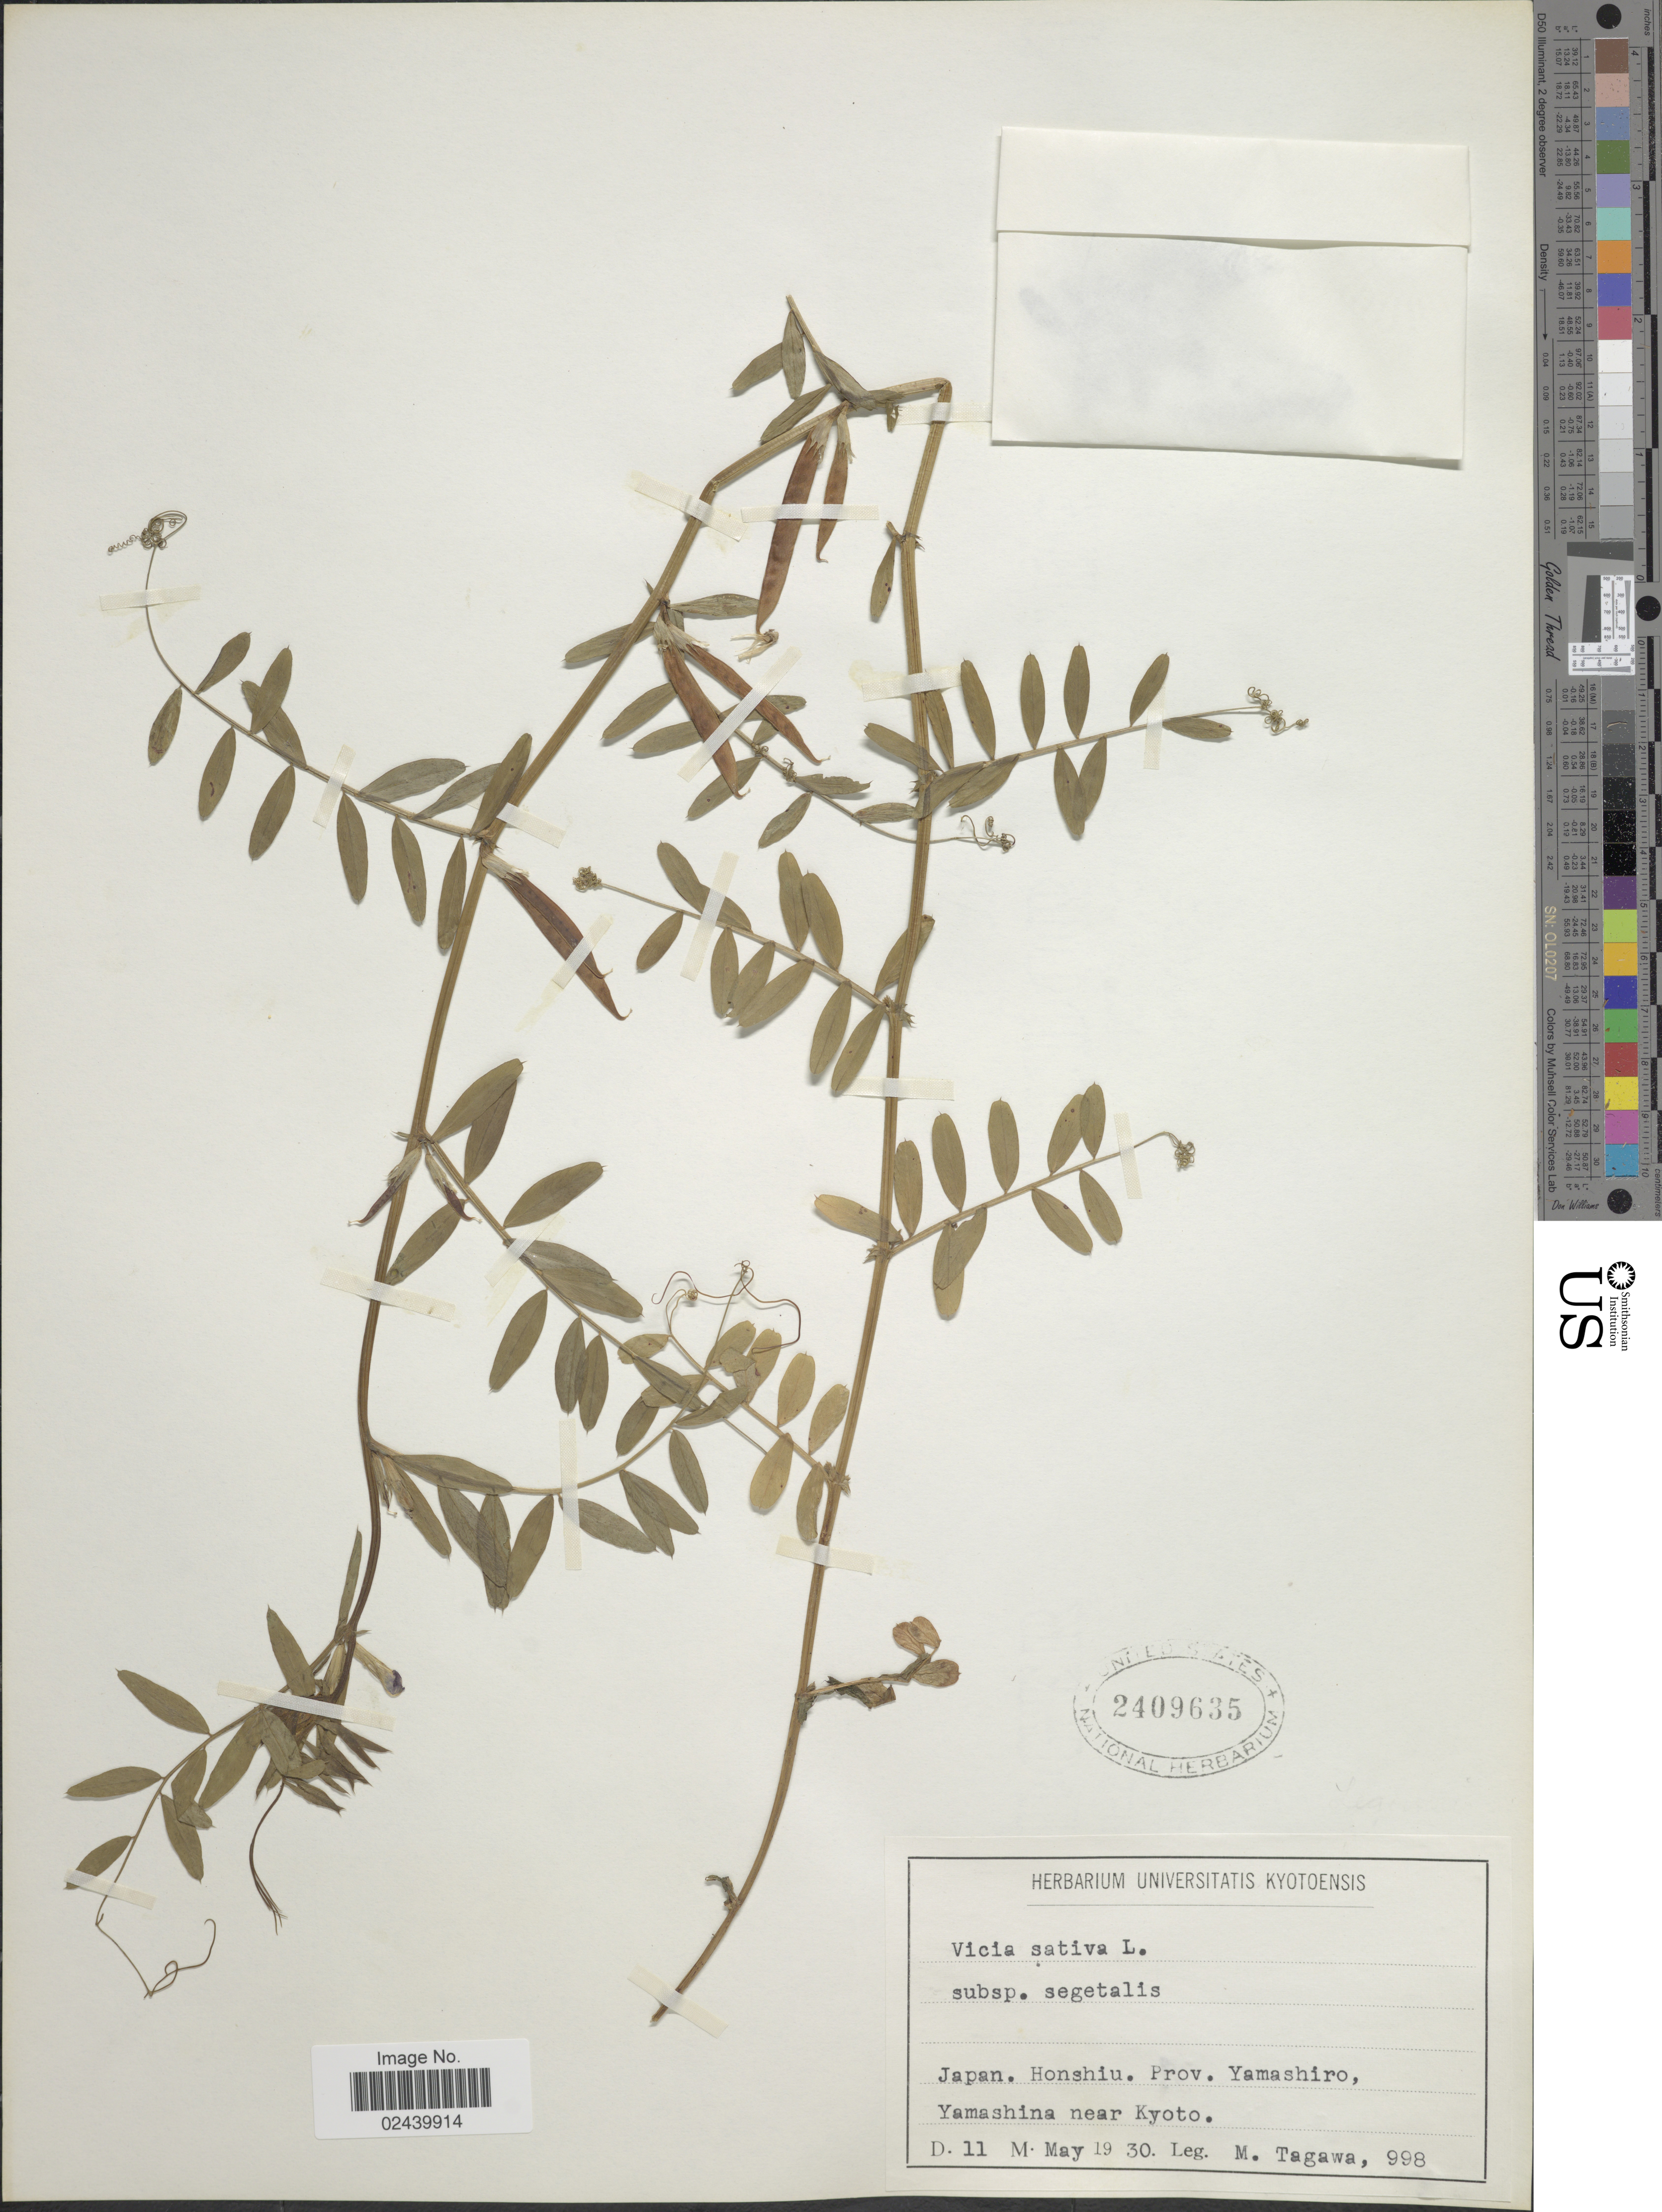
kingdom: Plantae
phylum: Tracheophyta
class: Magnoliopsida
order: Fabales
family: Fabaceae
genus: Vicia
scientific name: Vicia sativa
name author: L.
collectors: M. Tagawa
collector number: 998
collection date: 1930-05-11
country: Japan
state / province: Kyoto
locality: Honshiu. Prov. Yamashiro, Yamashina near Kyoto.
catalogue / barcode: US 2409635